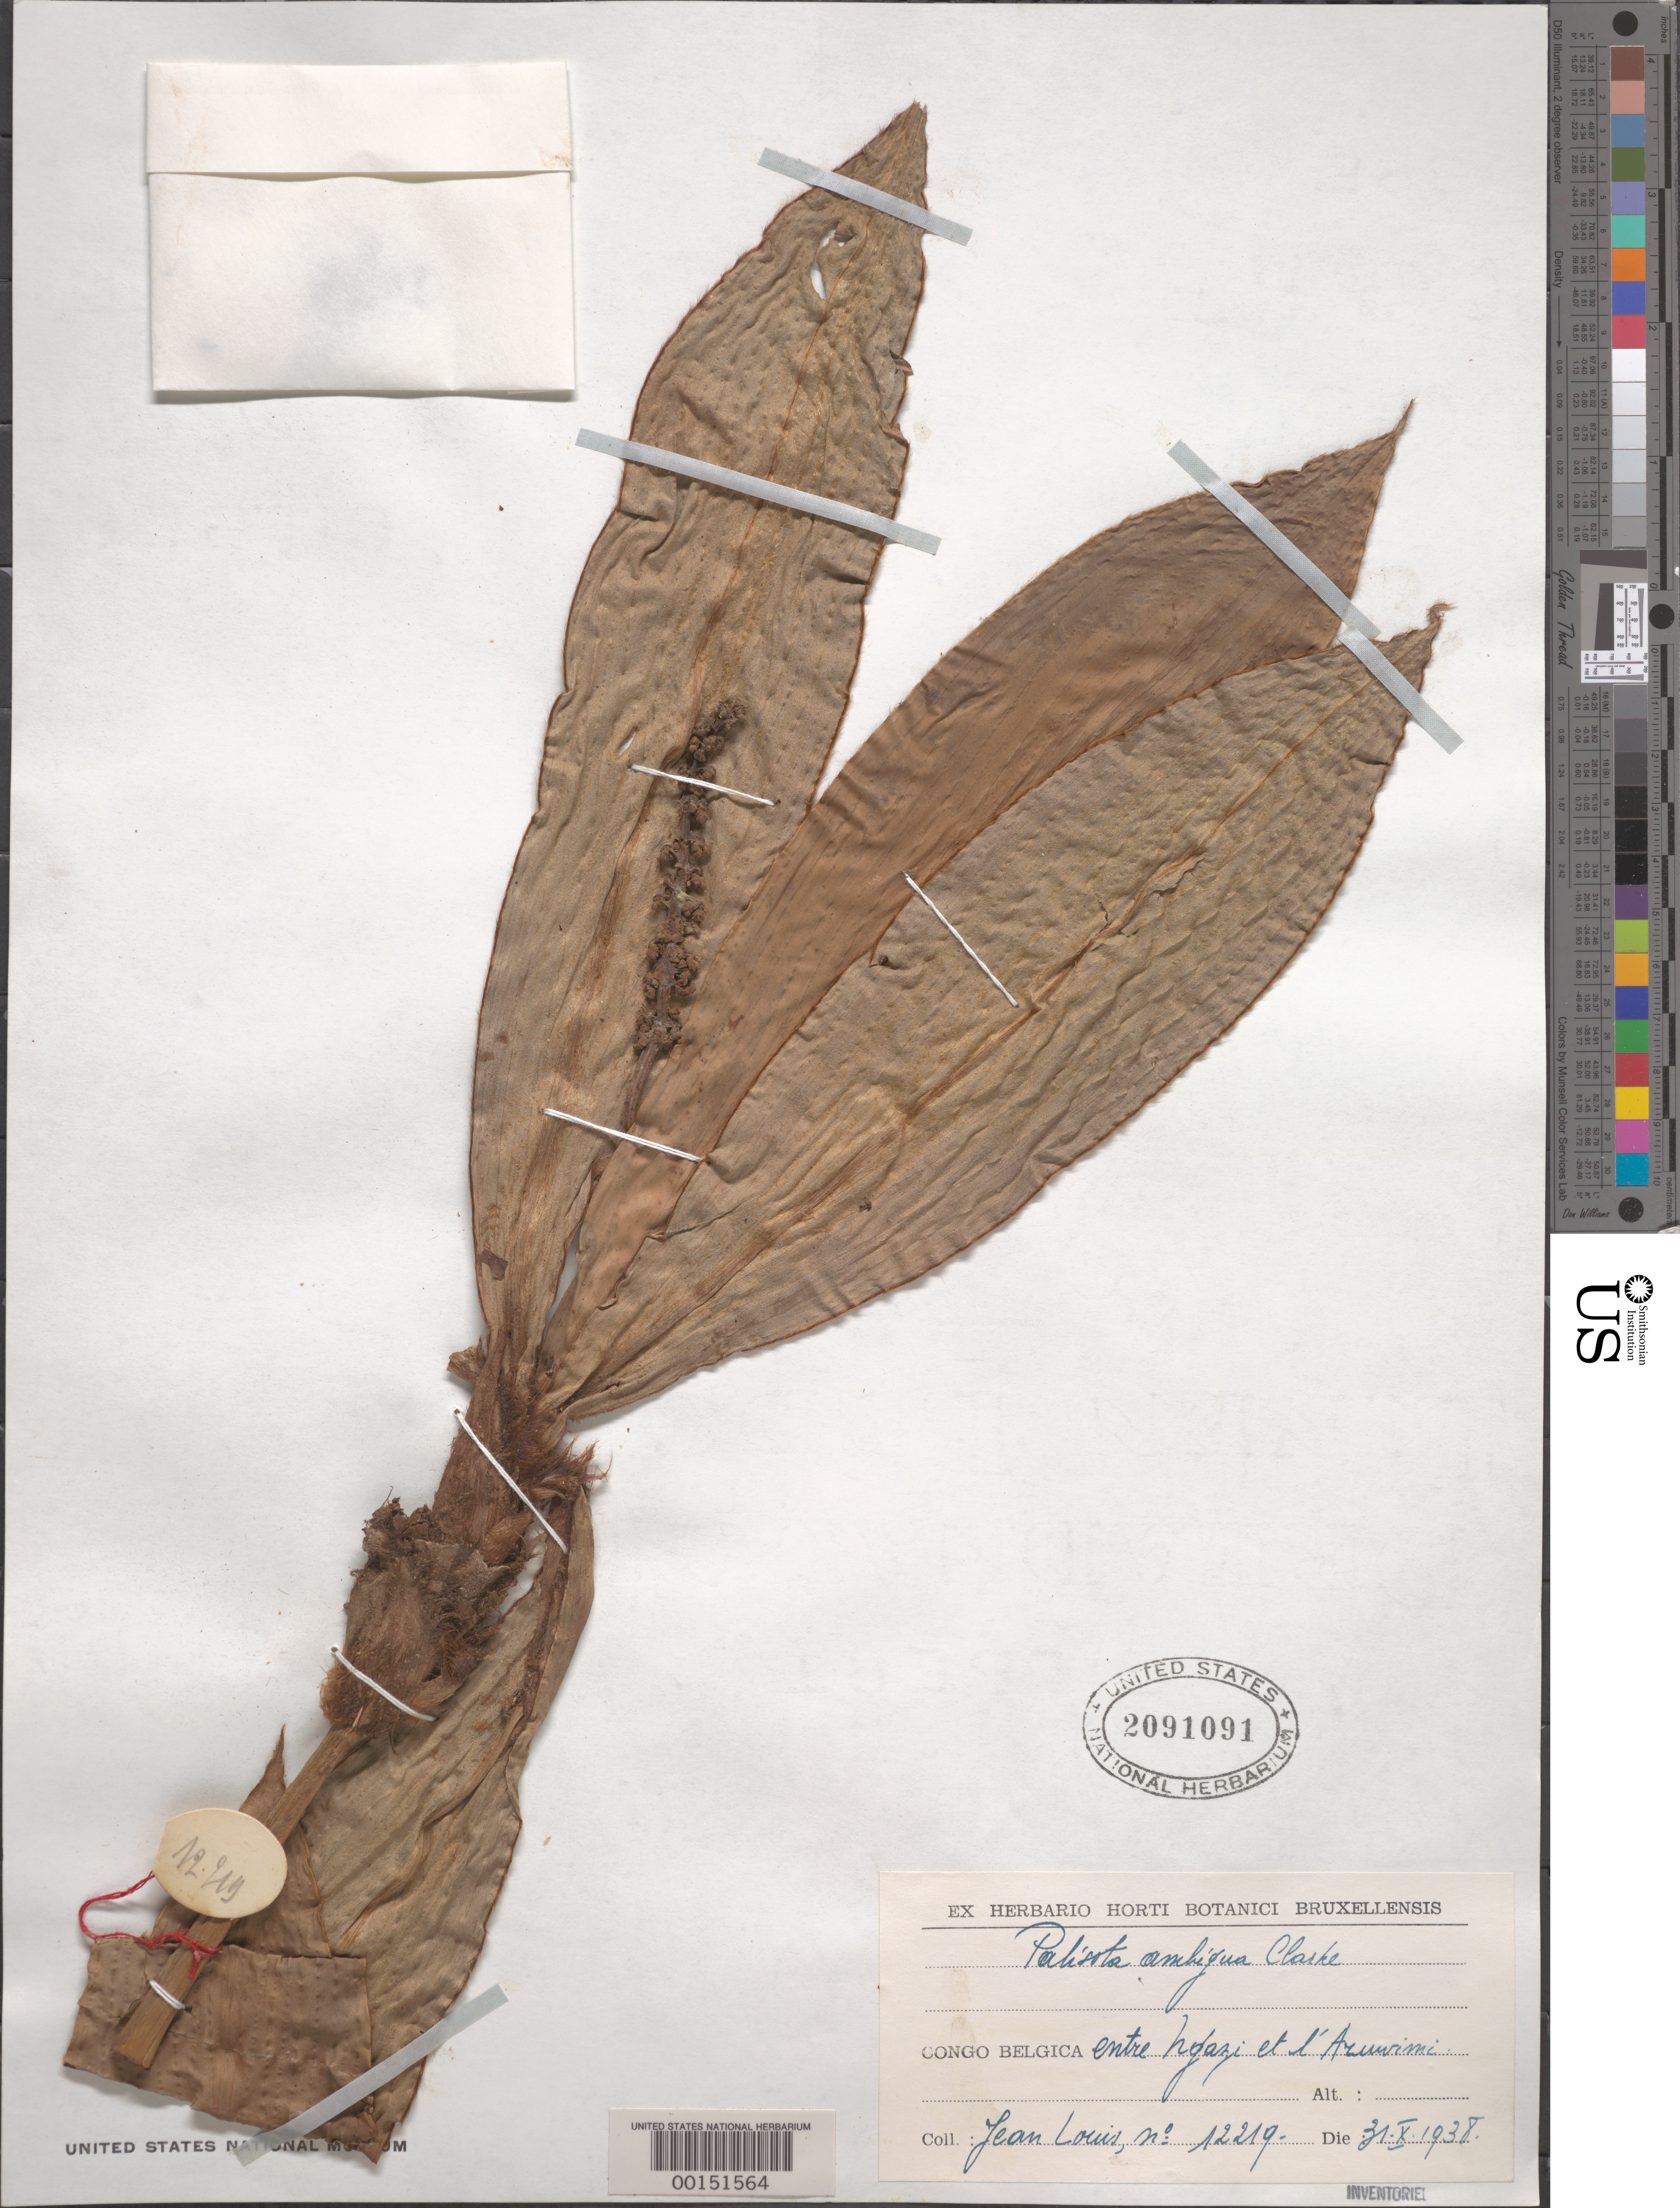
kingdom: Plantae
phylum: Tracheophyta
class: Liliopsida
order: Commelinales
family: Commelinaceae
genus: Palisota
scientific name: Palisota ambigua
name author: (P. Beauv.) C.B. Clarke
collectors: J. Louis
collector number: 12219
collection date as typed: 31 Oct 1938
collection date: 1938-10-31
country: Congo, Democratic Republic of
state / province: Tshopo (?)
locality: Between hyazi and aruwimi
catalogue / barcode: US 2091091